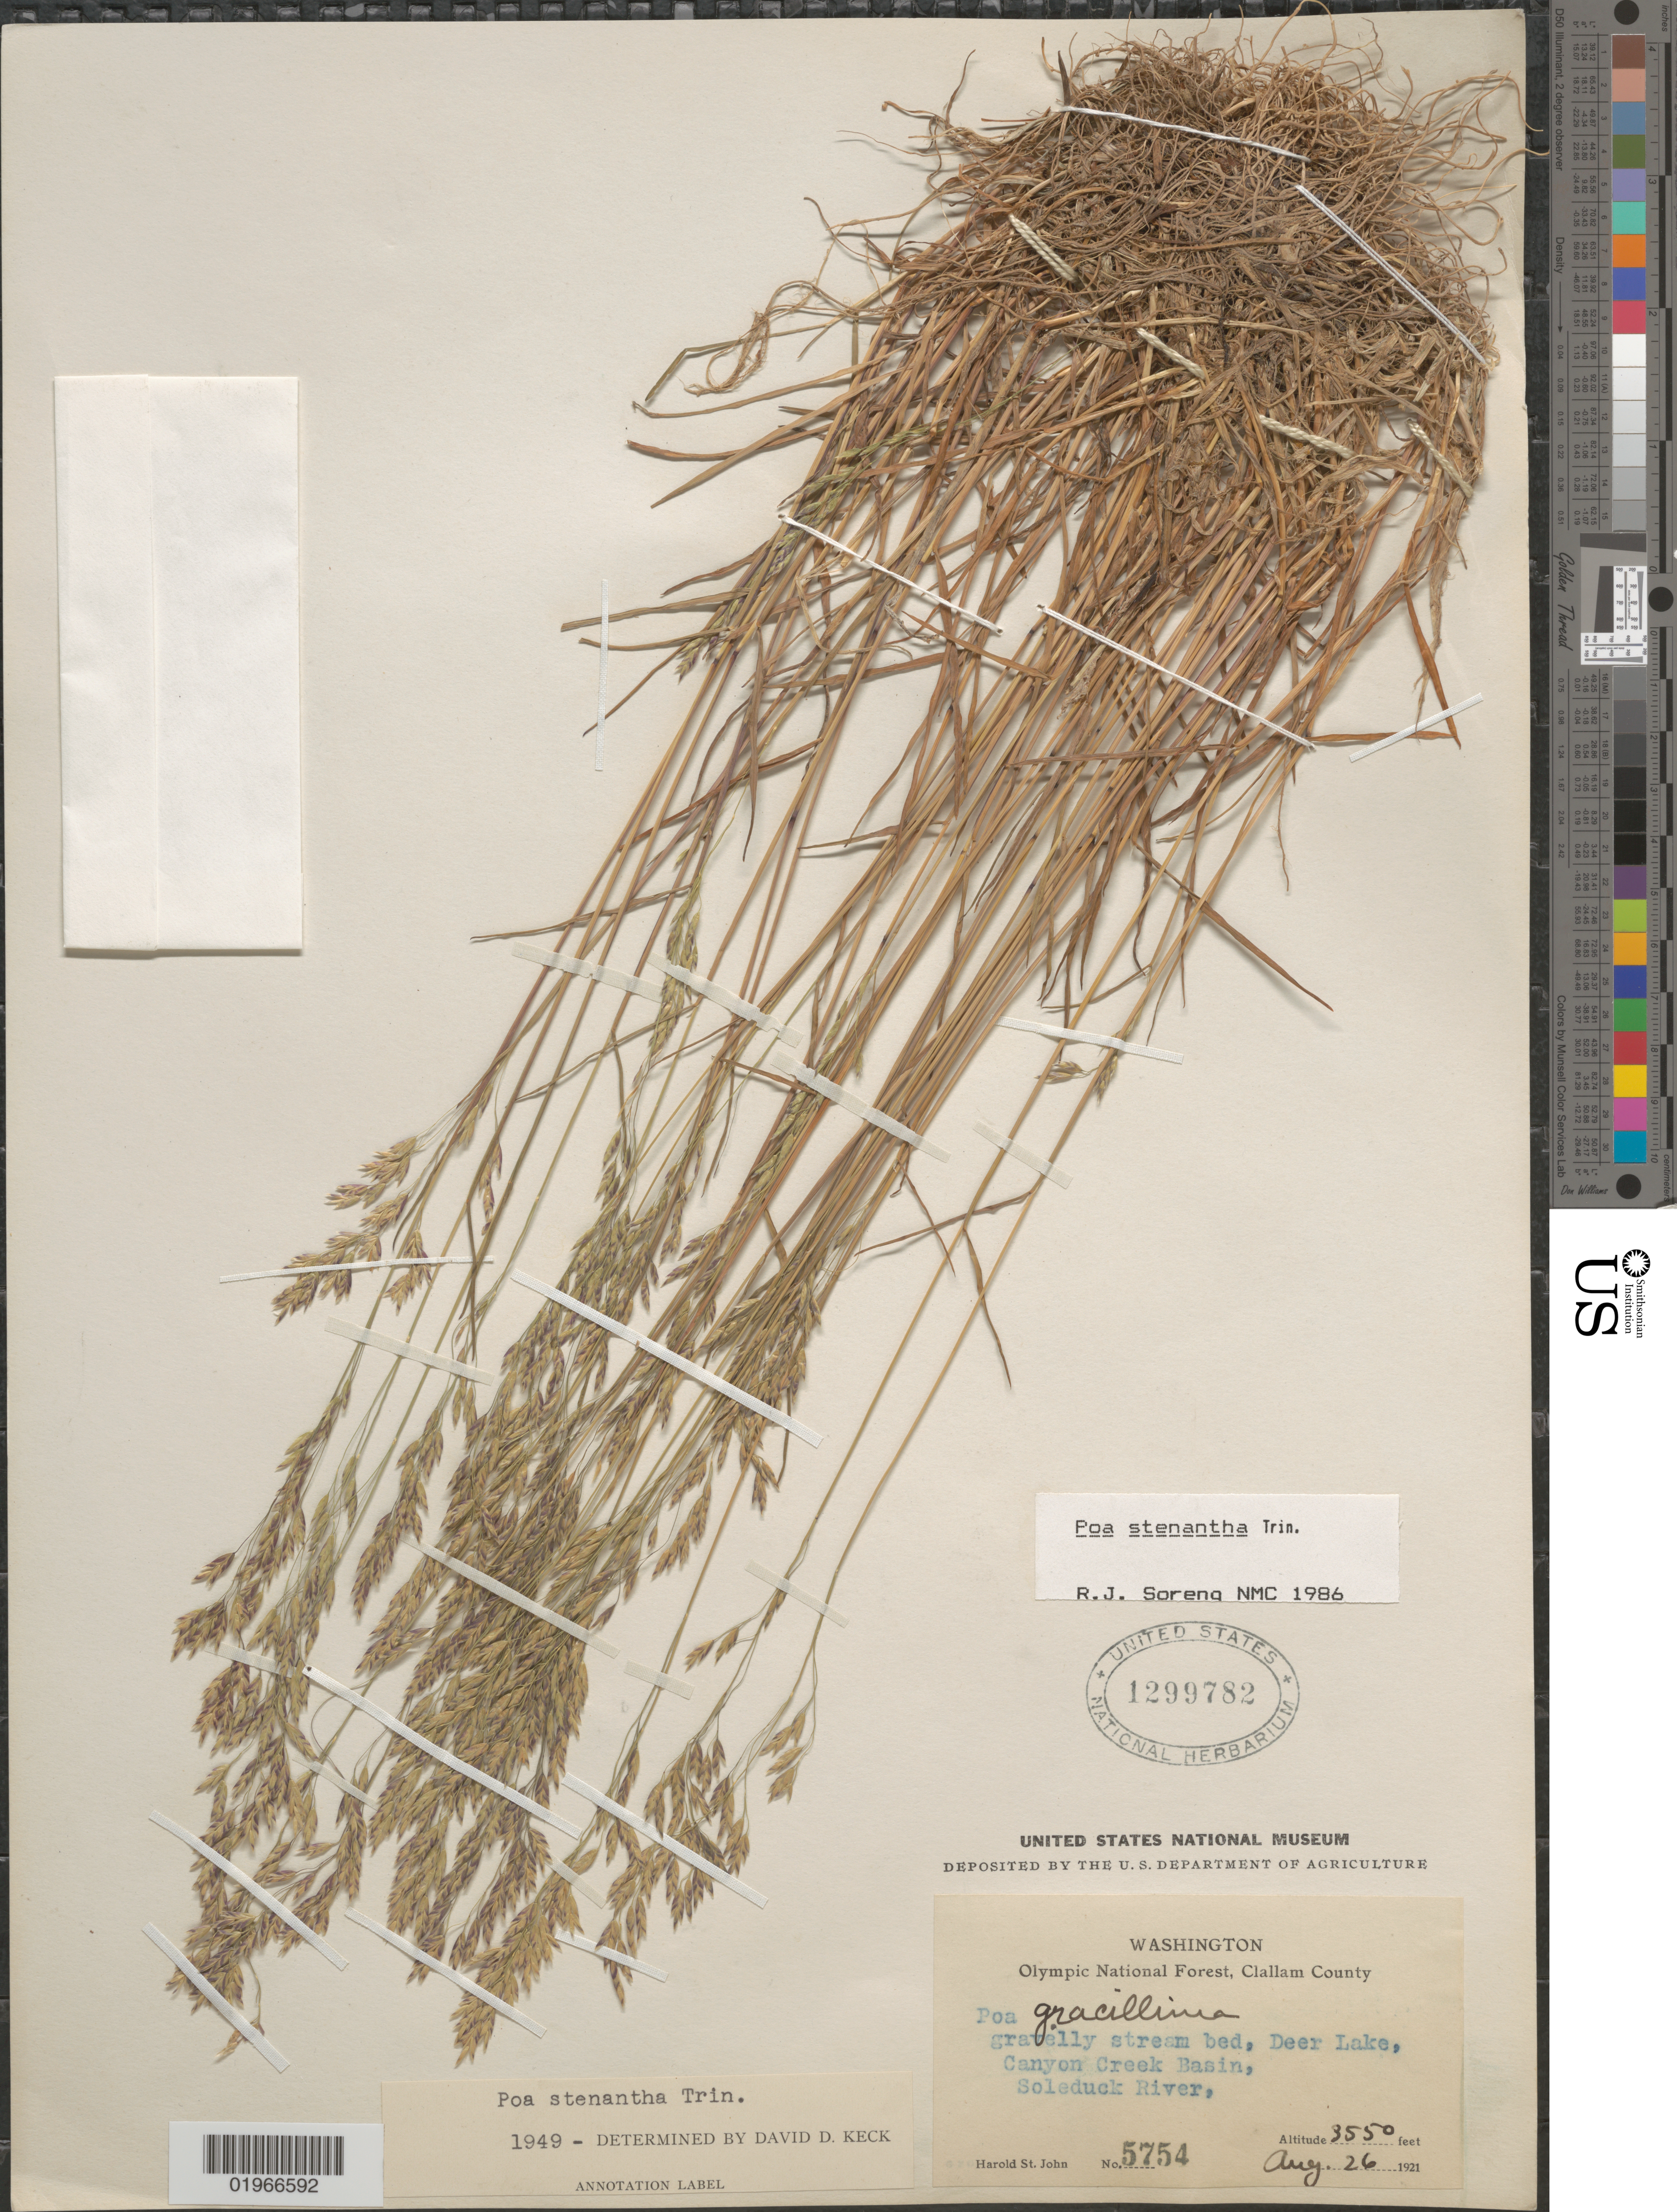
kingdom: Plantae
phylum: Tracheophyta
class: Liliopsida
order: Poales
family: Poaceae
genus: Poa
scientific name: Poa stenantha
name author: Trin.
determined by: Soreng, Robert J., Research Associate (BOT), Smithsonian Institution - National Museum of Natural History (UNITED STATES)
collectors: H. St. John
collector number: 5754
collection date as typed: Aug. 26, 1921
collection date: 1921-08-26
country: United States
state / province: Washington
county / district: Clallam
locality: Gravelly stream bed, Deer Lake, Canyon Creek Basin, Soleduck River. Olympic National Forest.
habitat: gravelly stream bed.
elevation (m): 1082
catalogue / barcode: US 1299782